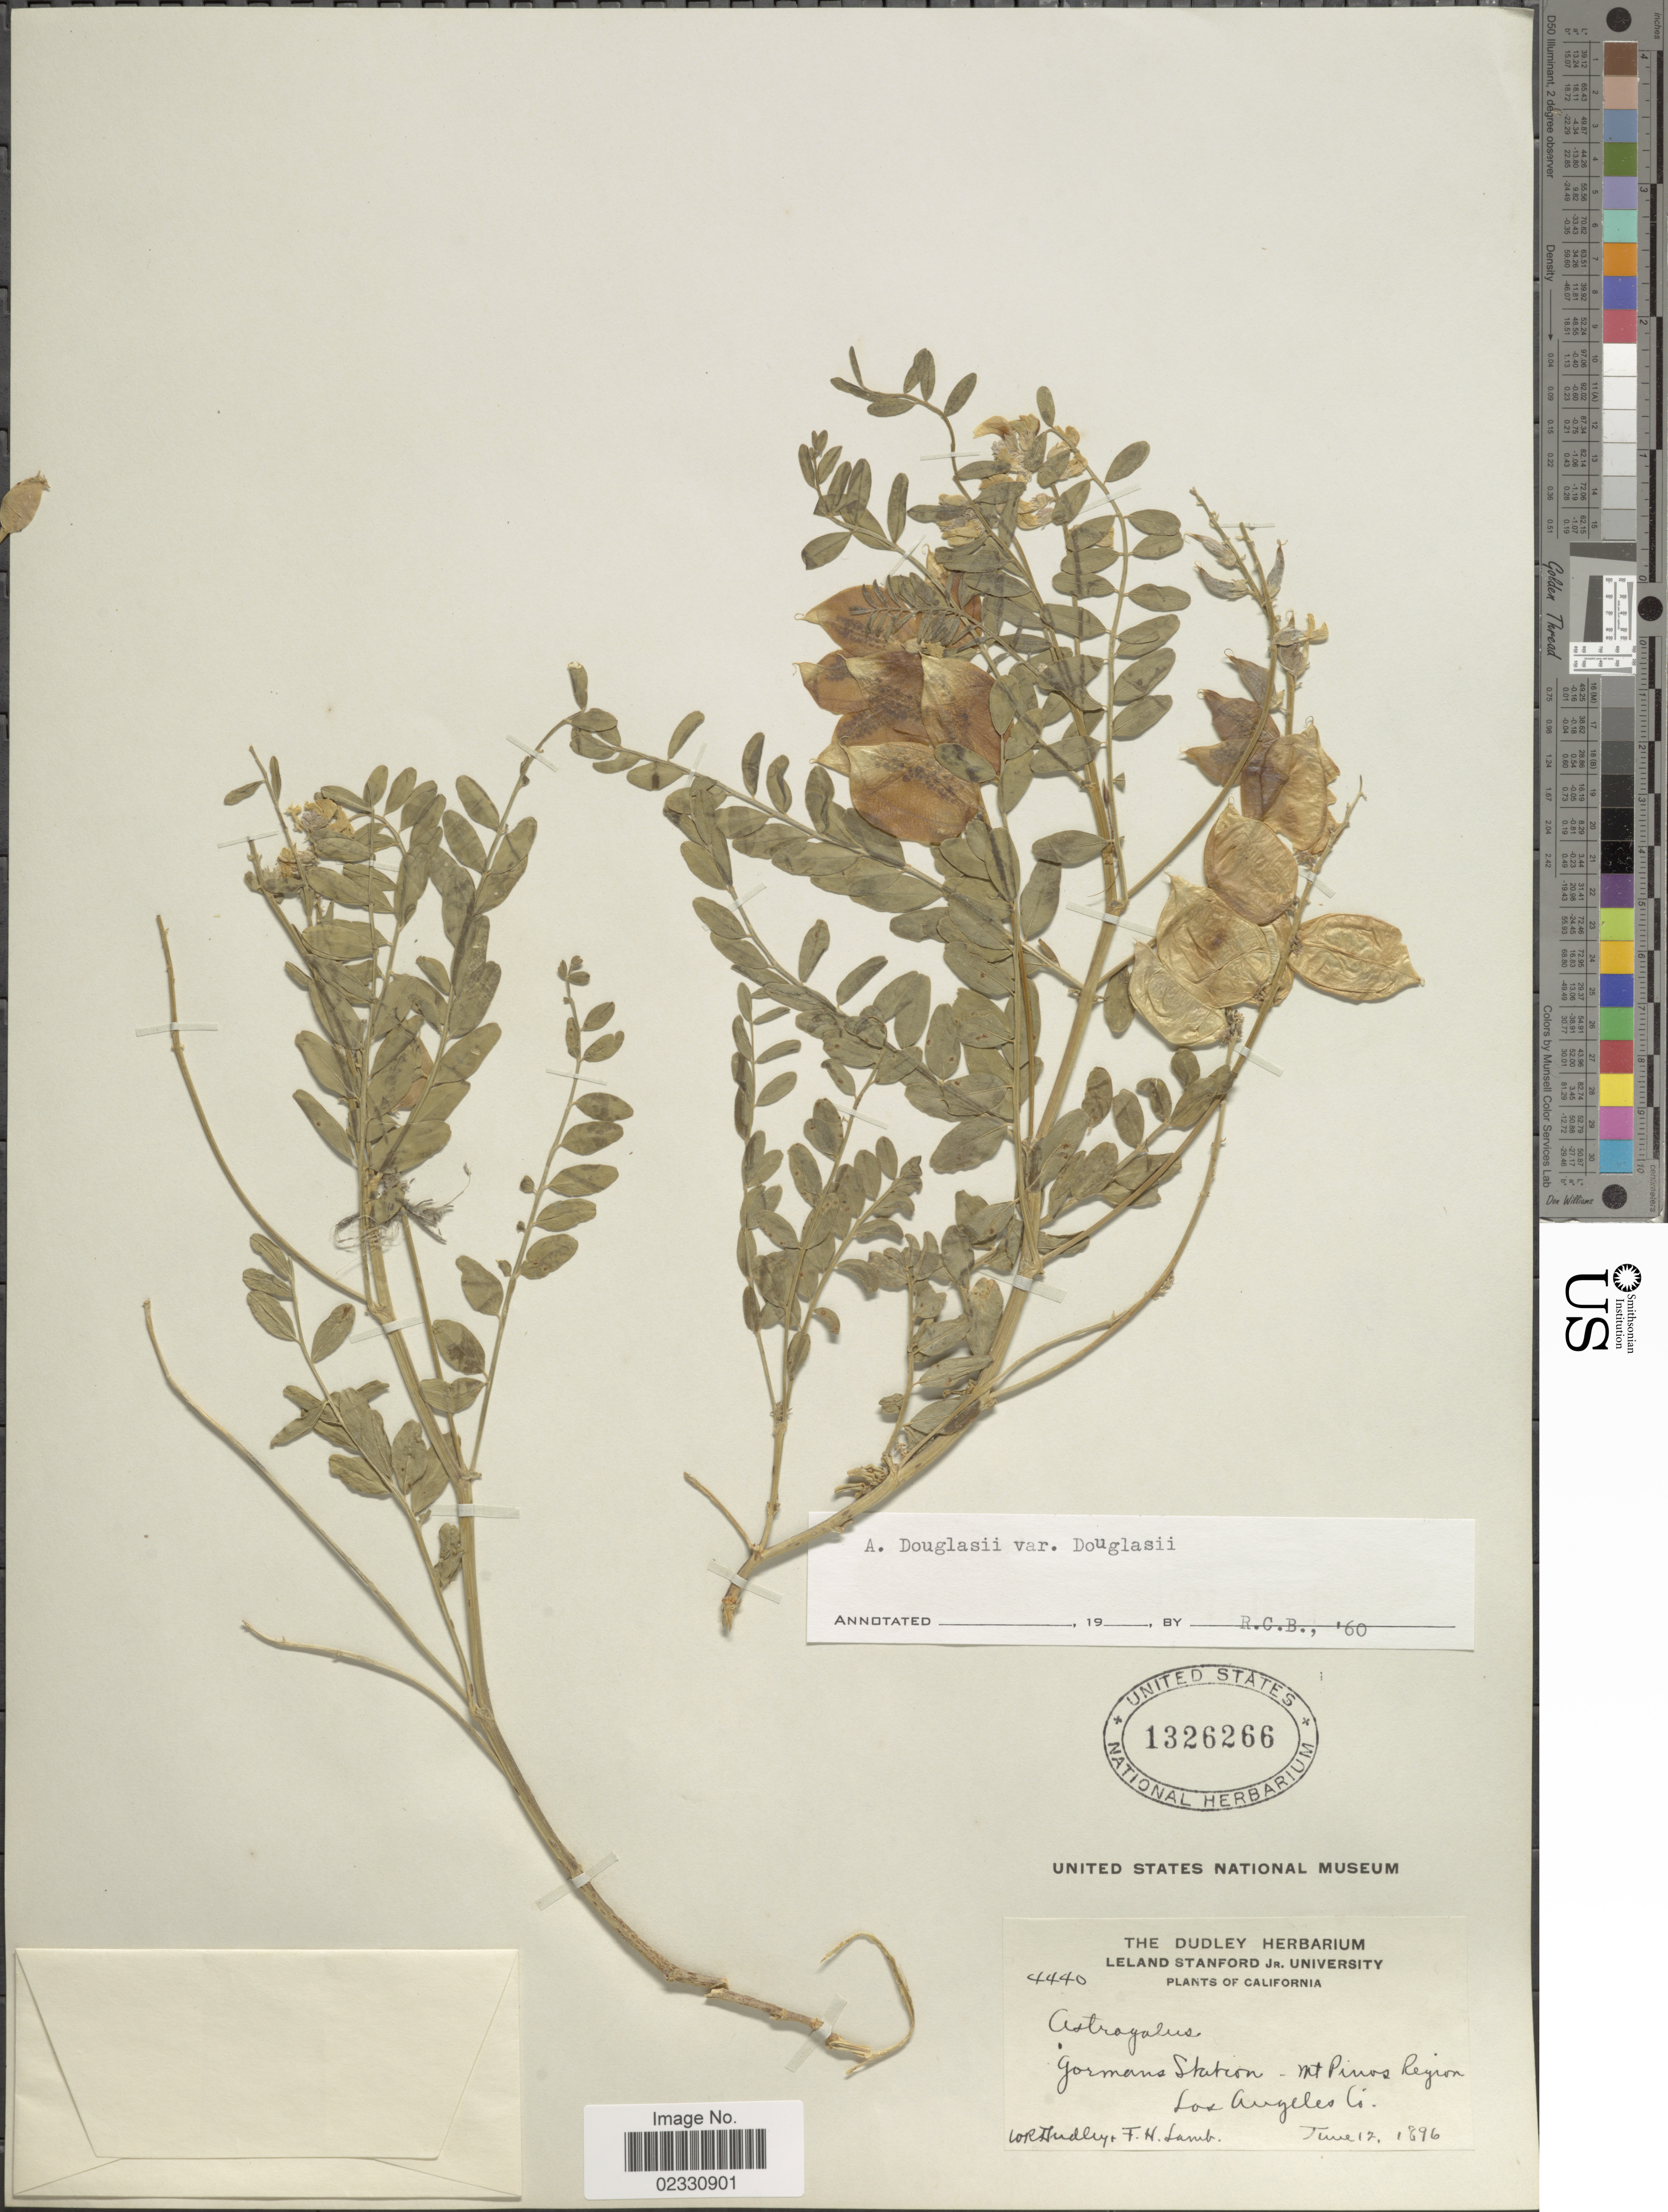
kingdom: Plantae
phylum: Tracheophyta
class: Magnoliopsida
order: Fabales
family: Fabaceae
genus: Astragalus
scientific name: Astragalus douglasii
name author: (Torr. & A. Gray) A. Gray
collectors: W. Dudley & F. H. Lamb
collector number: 4440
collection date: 1896-06-12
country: United States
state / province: California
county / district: Los Angeles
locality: Gormans Station - Mt Pinos Region, Los Angeles Co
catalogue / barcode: US 1326266